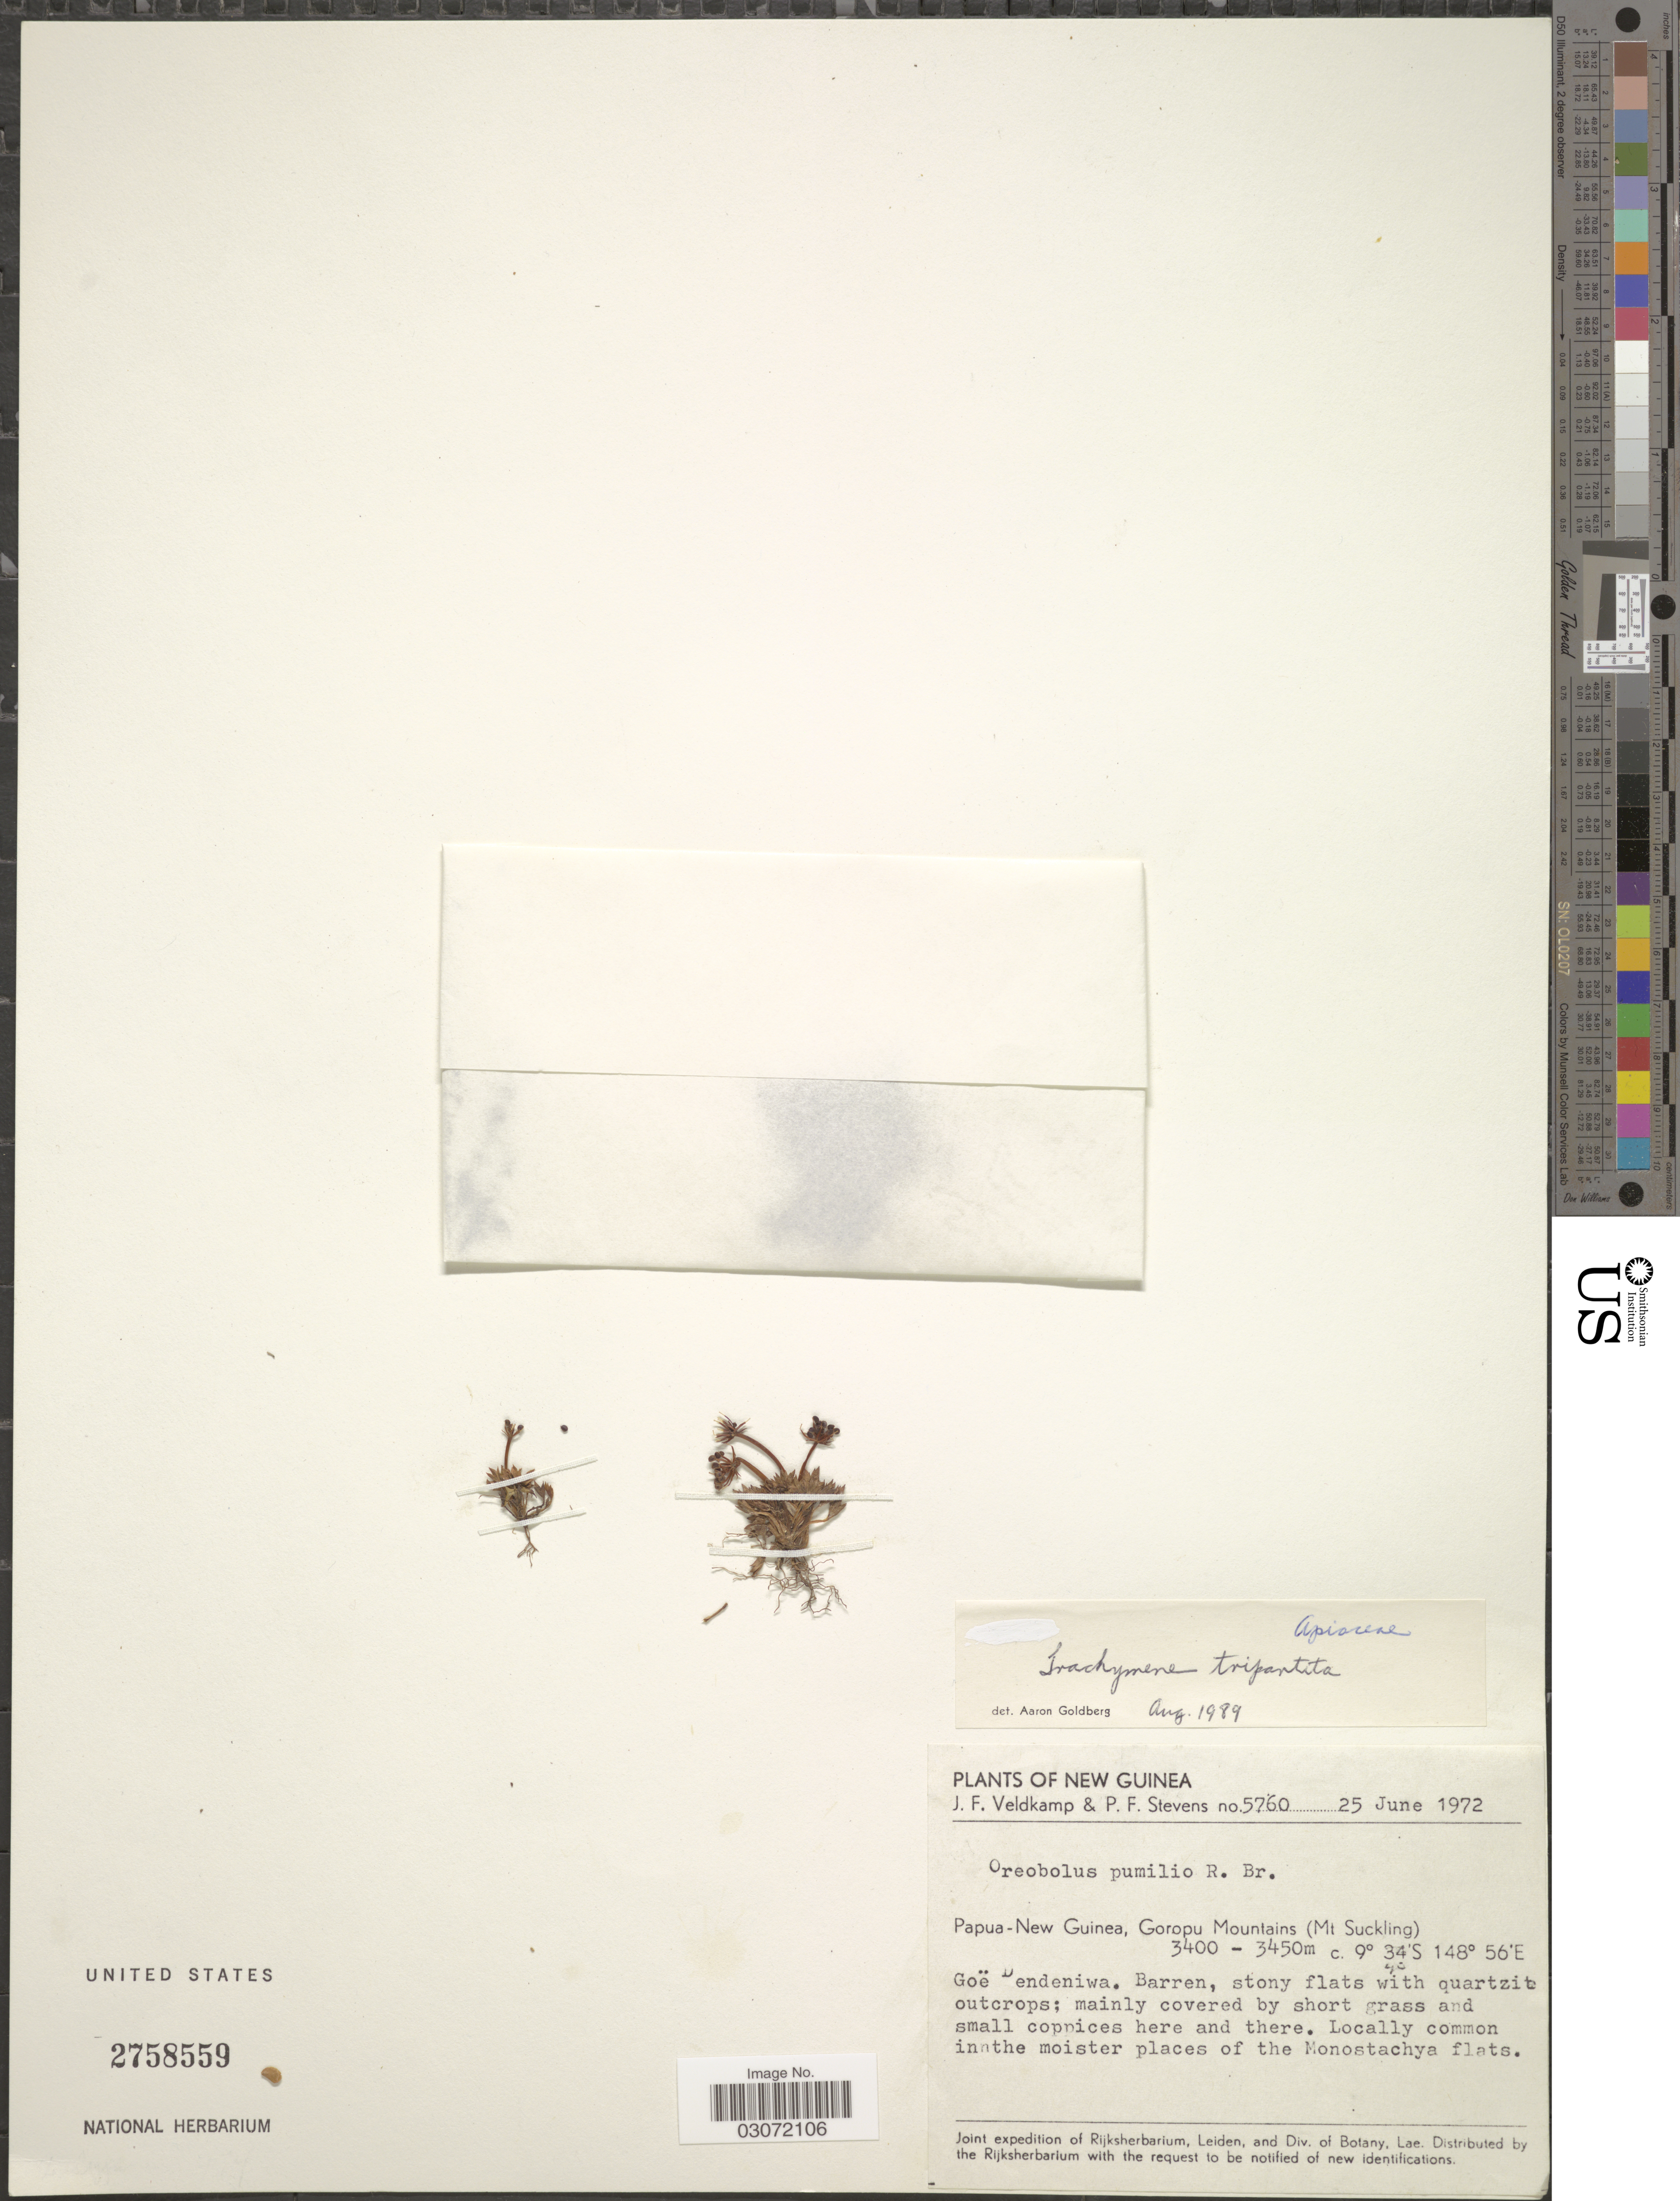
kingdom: Plantae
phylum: Tracheophyta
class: Magnoliopsida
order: Apiales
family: Araliaceae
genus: Trachymene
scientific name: Trachymene tripartita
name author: Hoogl.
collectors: J. F. Veldkamp & P. F. Stevens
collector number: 5760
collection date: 1972-06-25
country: Papua New Guinea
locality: New Guinea. Goropu Mountains (Mt Suckling).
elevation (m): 3400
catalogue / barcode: US 2758559